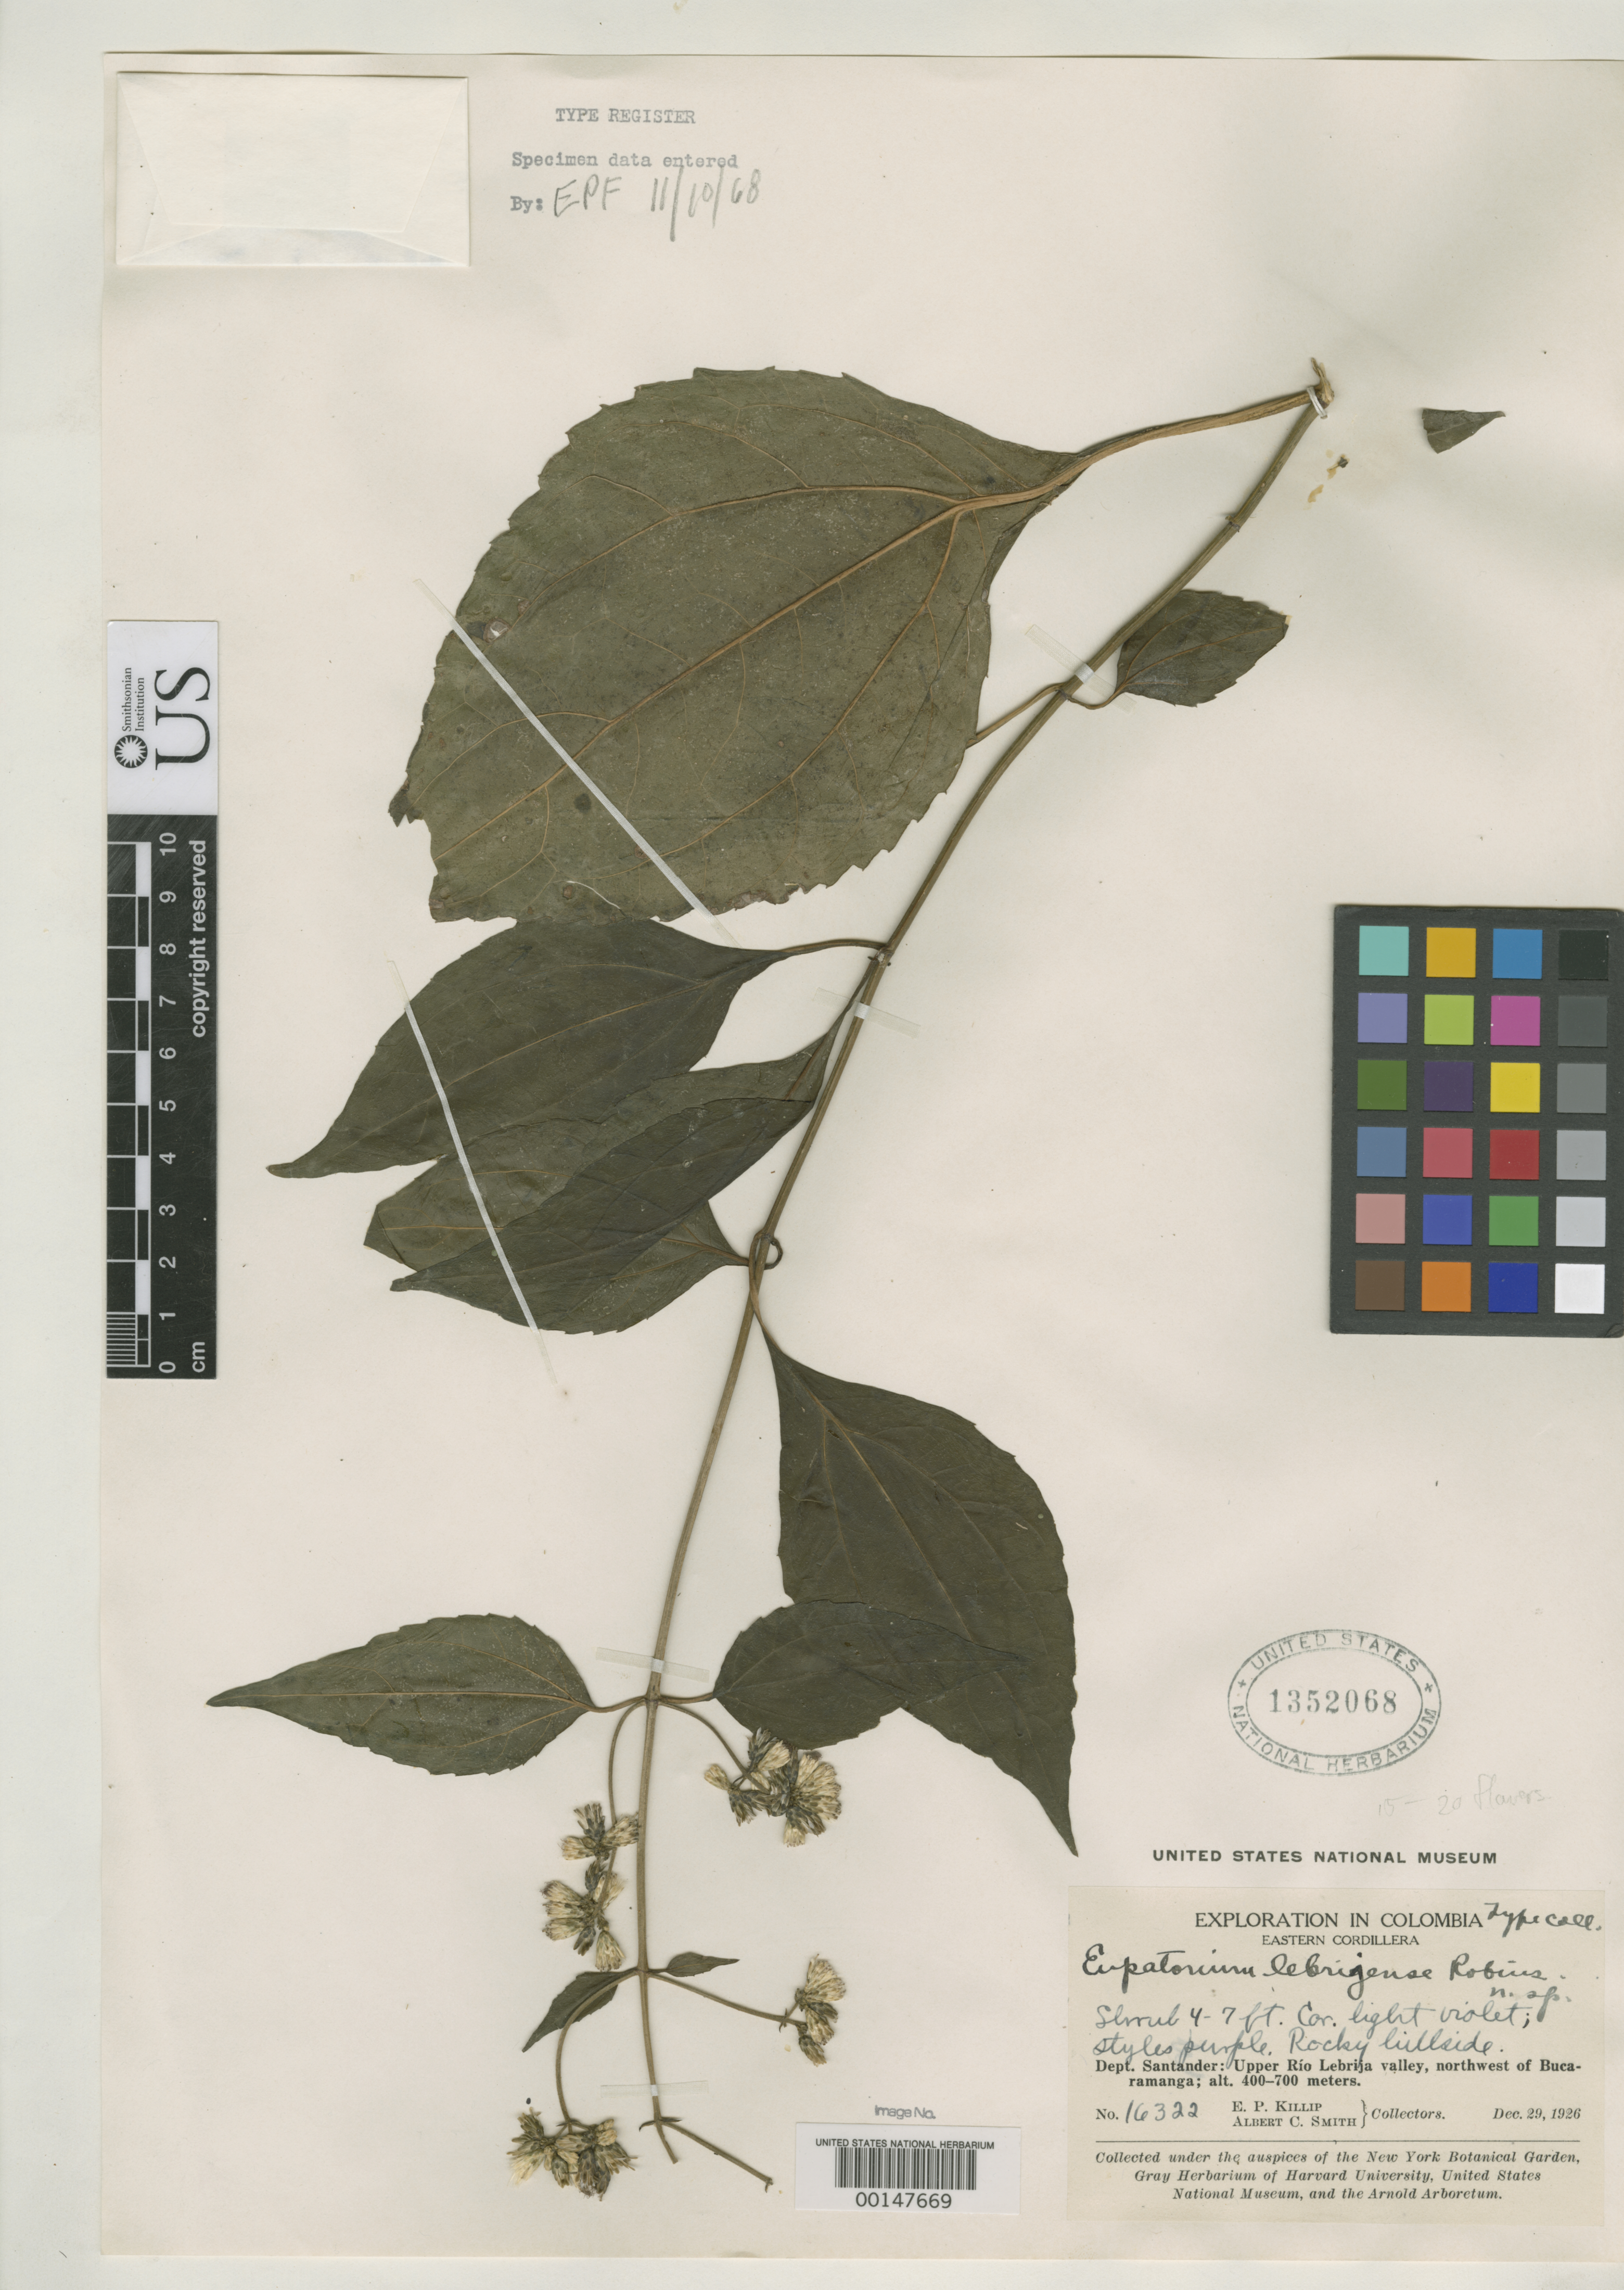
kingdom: Plantae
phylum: Tracheophyta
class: Magnoliopsida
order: Asterales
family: Asteraceae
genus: Eupatorium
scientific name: Eupatorium lebrijense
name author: B.L. Rob.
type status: Isotype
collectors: E. P. Killip & A. C. Smith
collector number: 16322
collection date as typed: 29 Dec 1926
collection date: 1926-12-29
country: Colombia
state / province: Santander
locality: Lebrija Valley; NW of Bucaramanga.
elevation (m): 400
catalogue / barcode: US 1352068